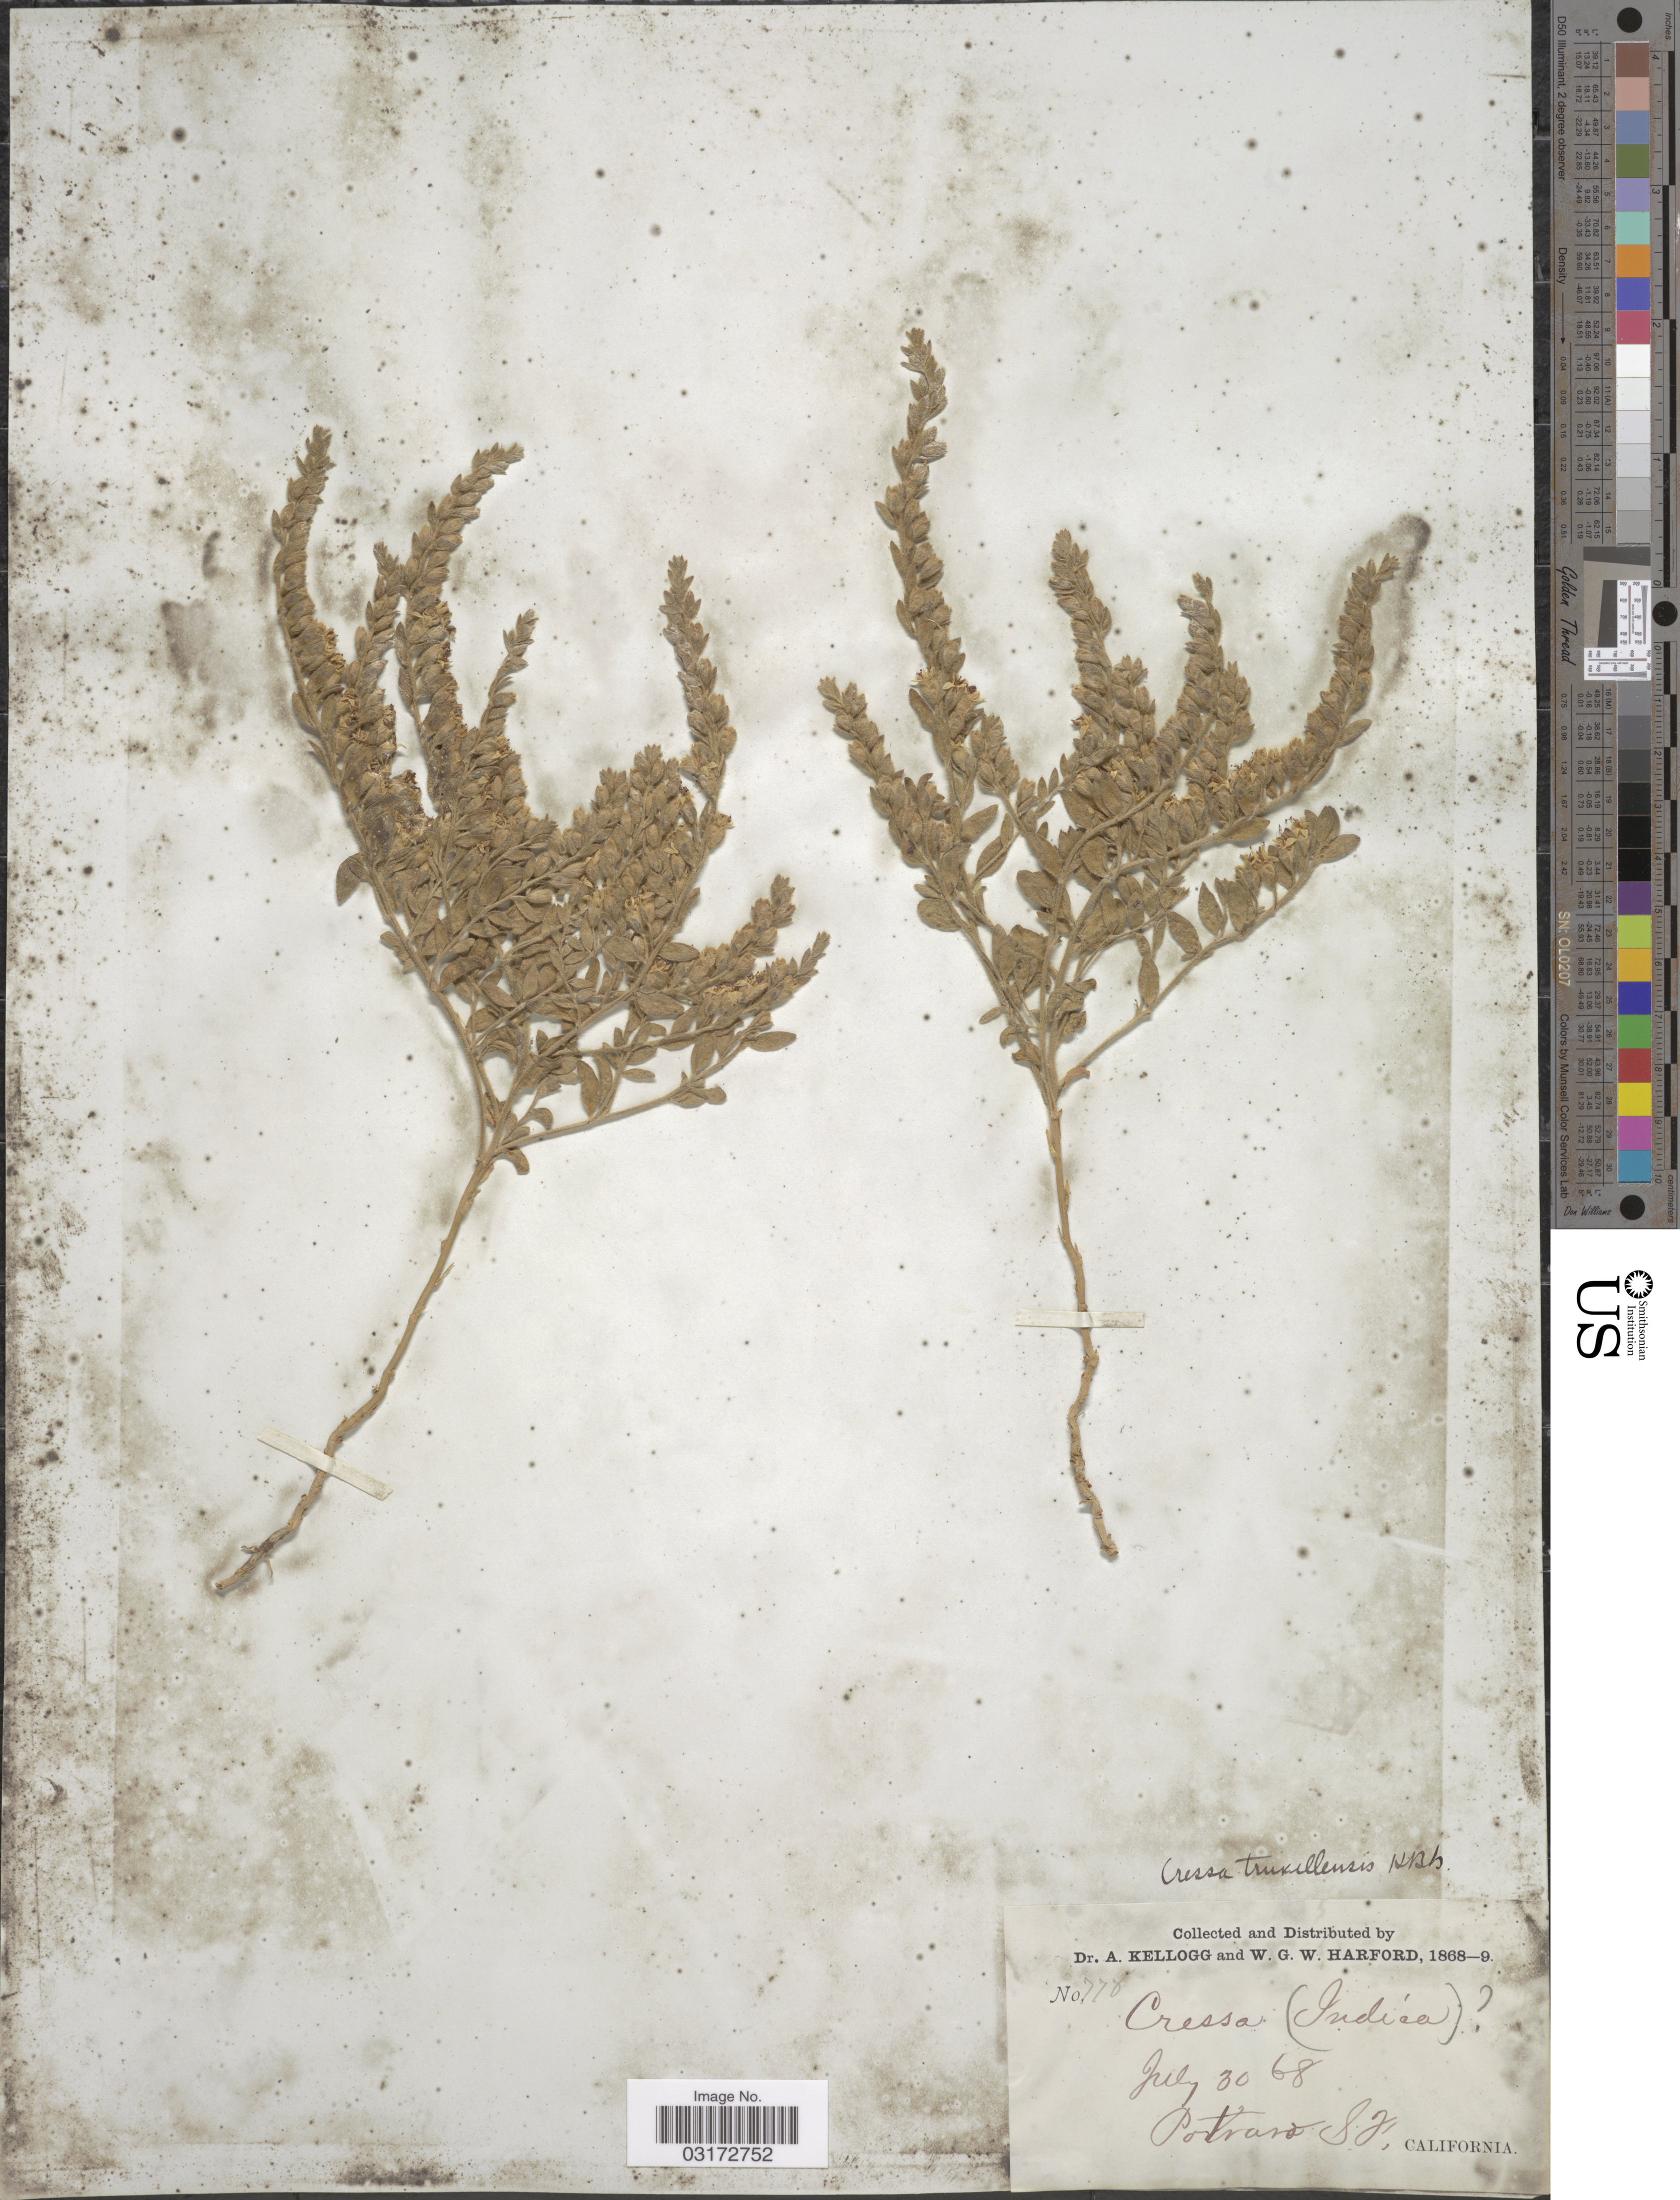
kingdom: Plantae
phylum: Tracheophyta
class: Magnoliopsida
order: Solanales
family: Convolvulaceae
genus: Cressa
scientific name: Cressa truxillensis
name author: Kunth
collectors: A. Kellogg & W. G. W. Harford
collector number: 776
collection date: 1868-07-30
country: United States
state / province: California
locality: Potrero SJ.